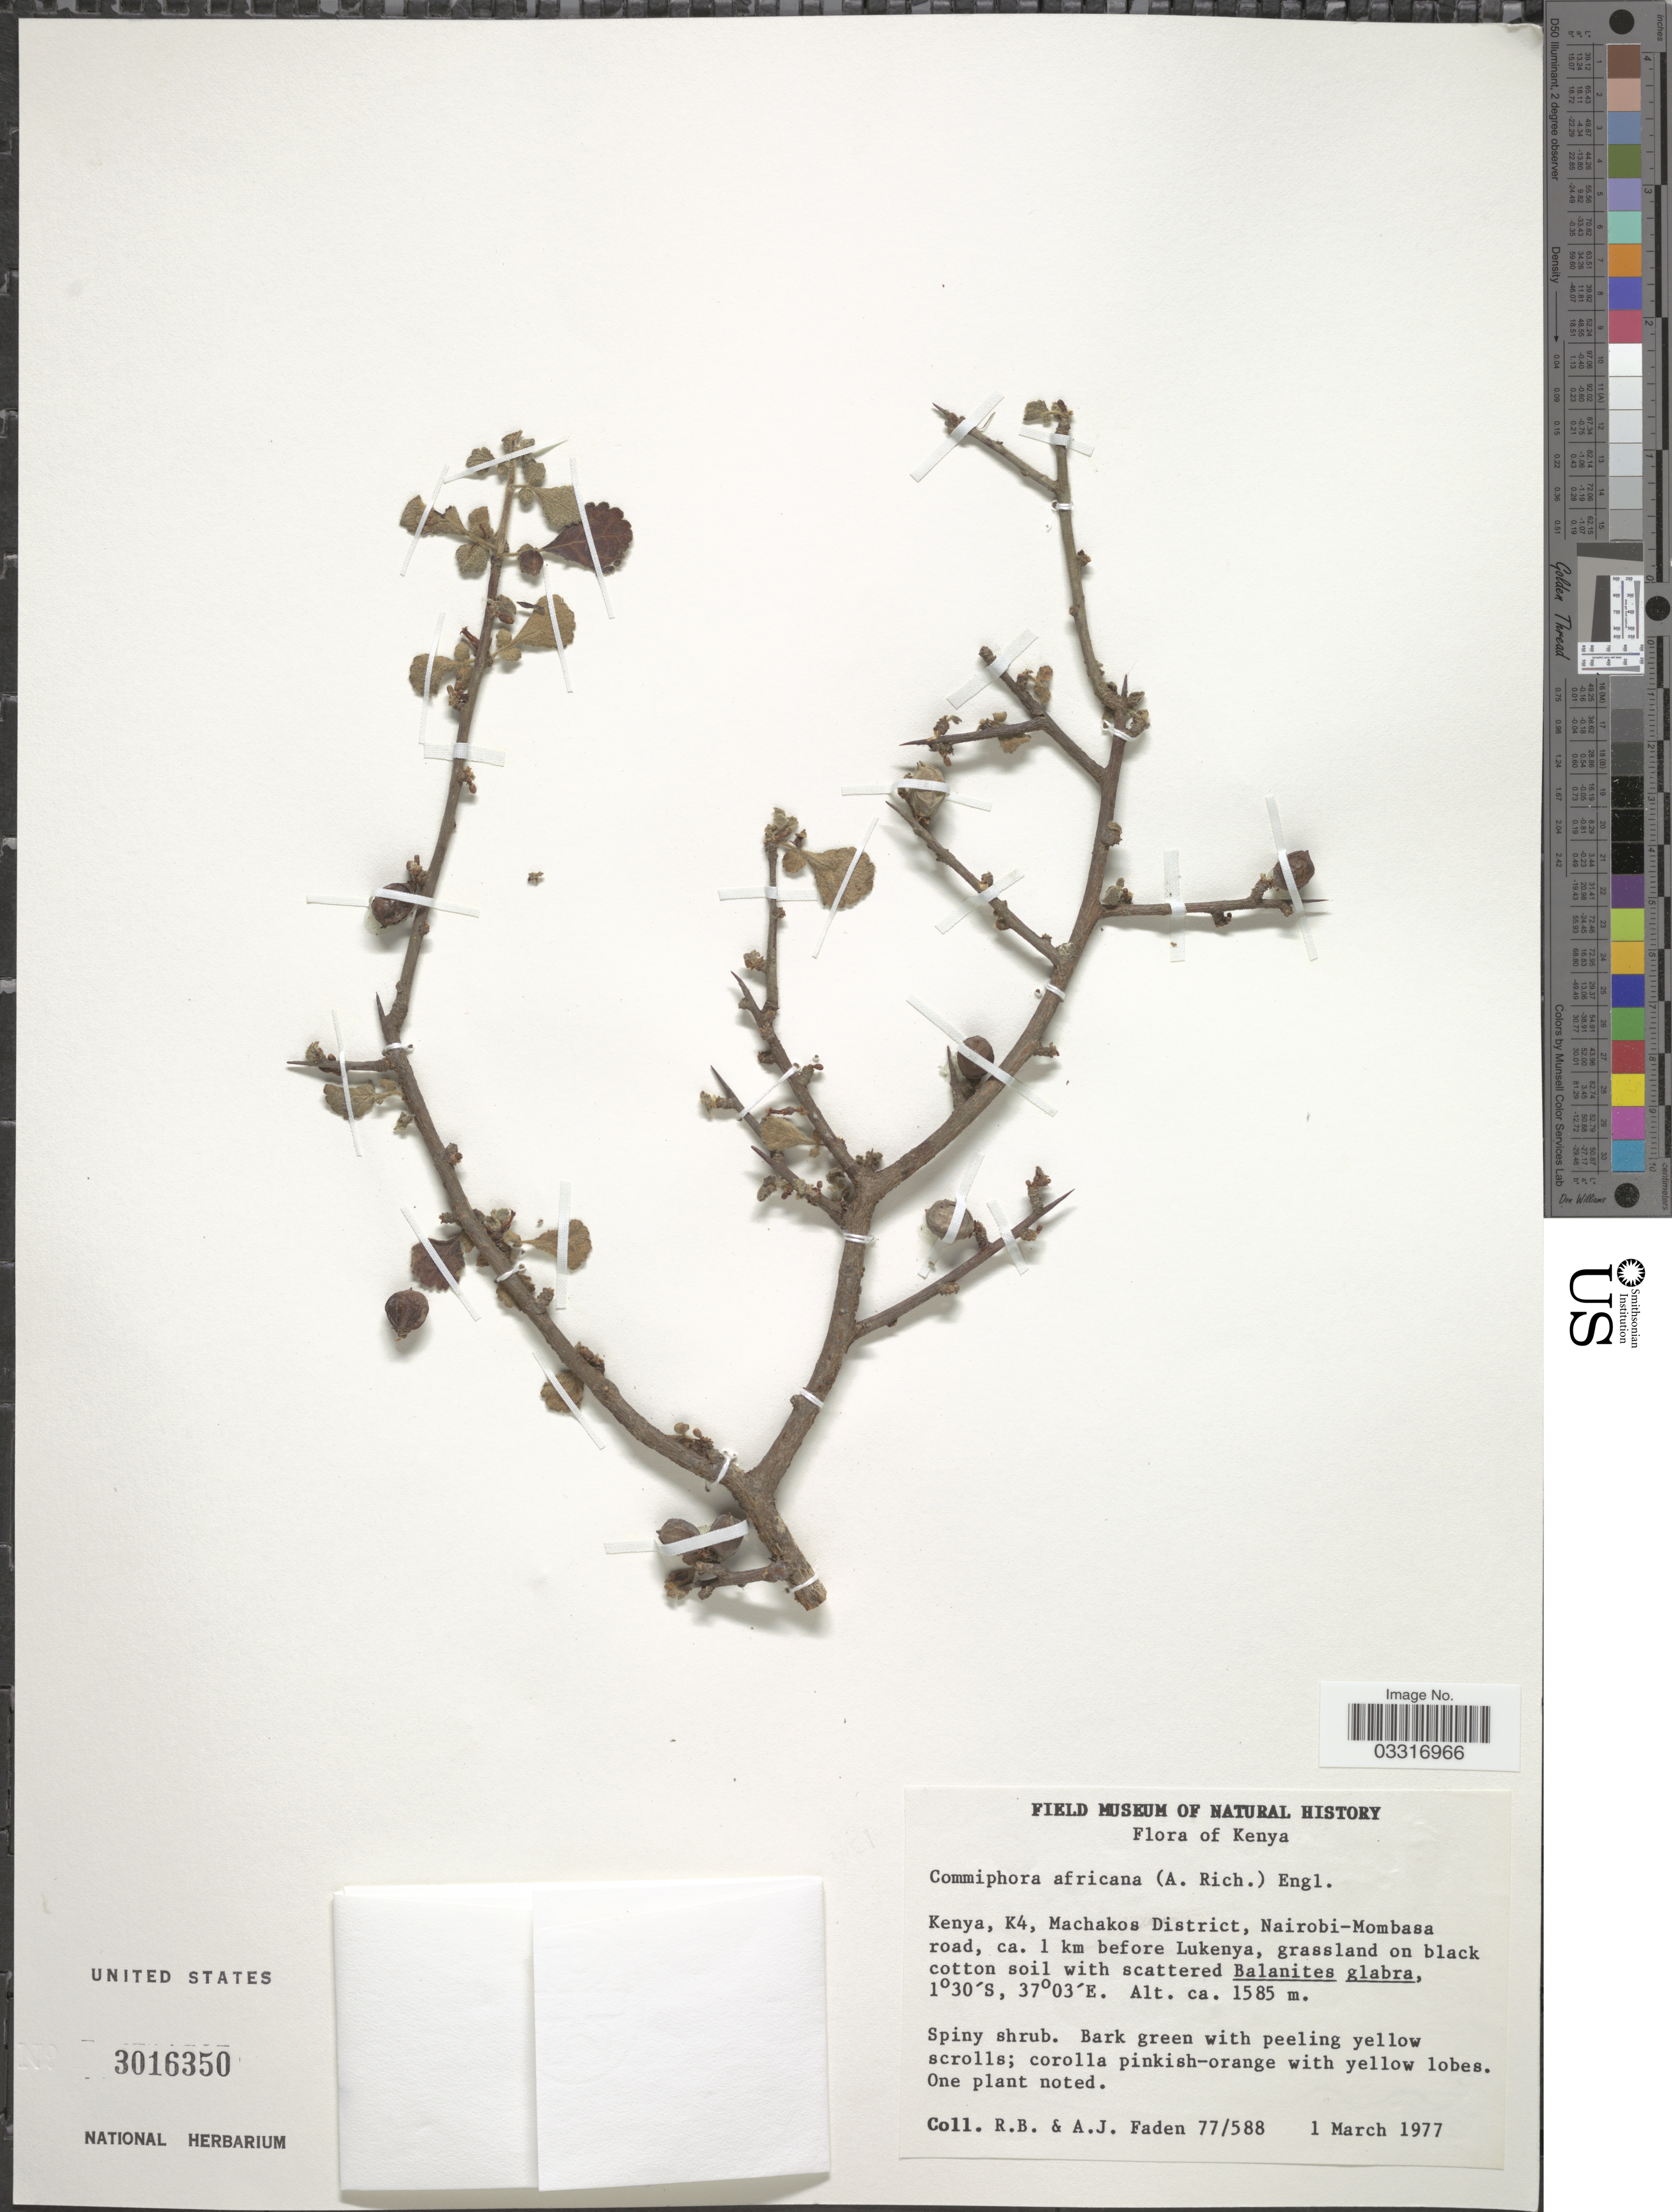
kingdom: Plantae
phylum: Tracheophyta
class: Magnoliopsida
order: Sapindales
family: Burseraceae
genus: Commiphora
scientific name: Commiphora africana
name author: (A. Rich.) Engl.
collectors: R. B. Faden & A. J. Faden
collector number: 77/588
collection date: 1977-03-01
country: Kenya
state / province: Machakos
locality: K4, Machakos District, Nairobi-Mombasa road, ca. 1 km before Lukenya.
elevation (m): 1585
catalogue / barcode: US 3016350